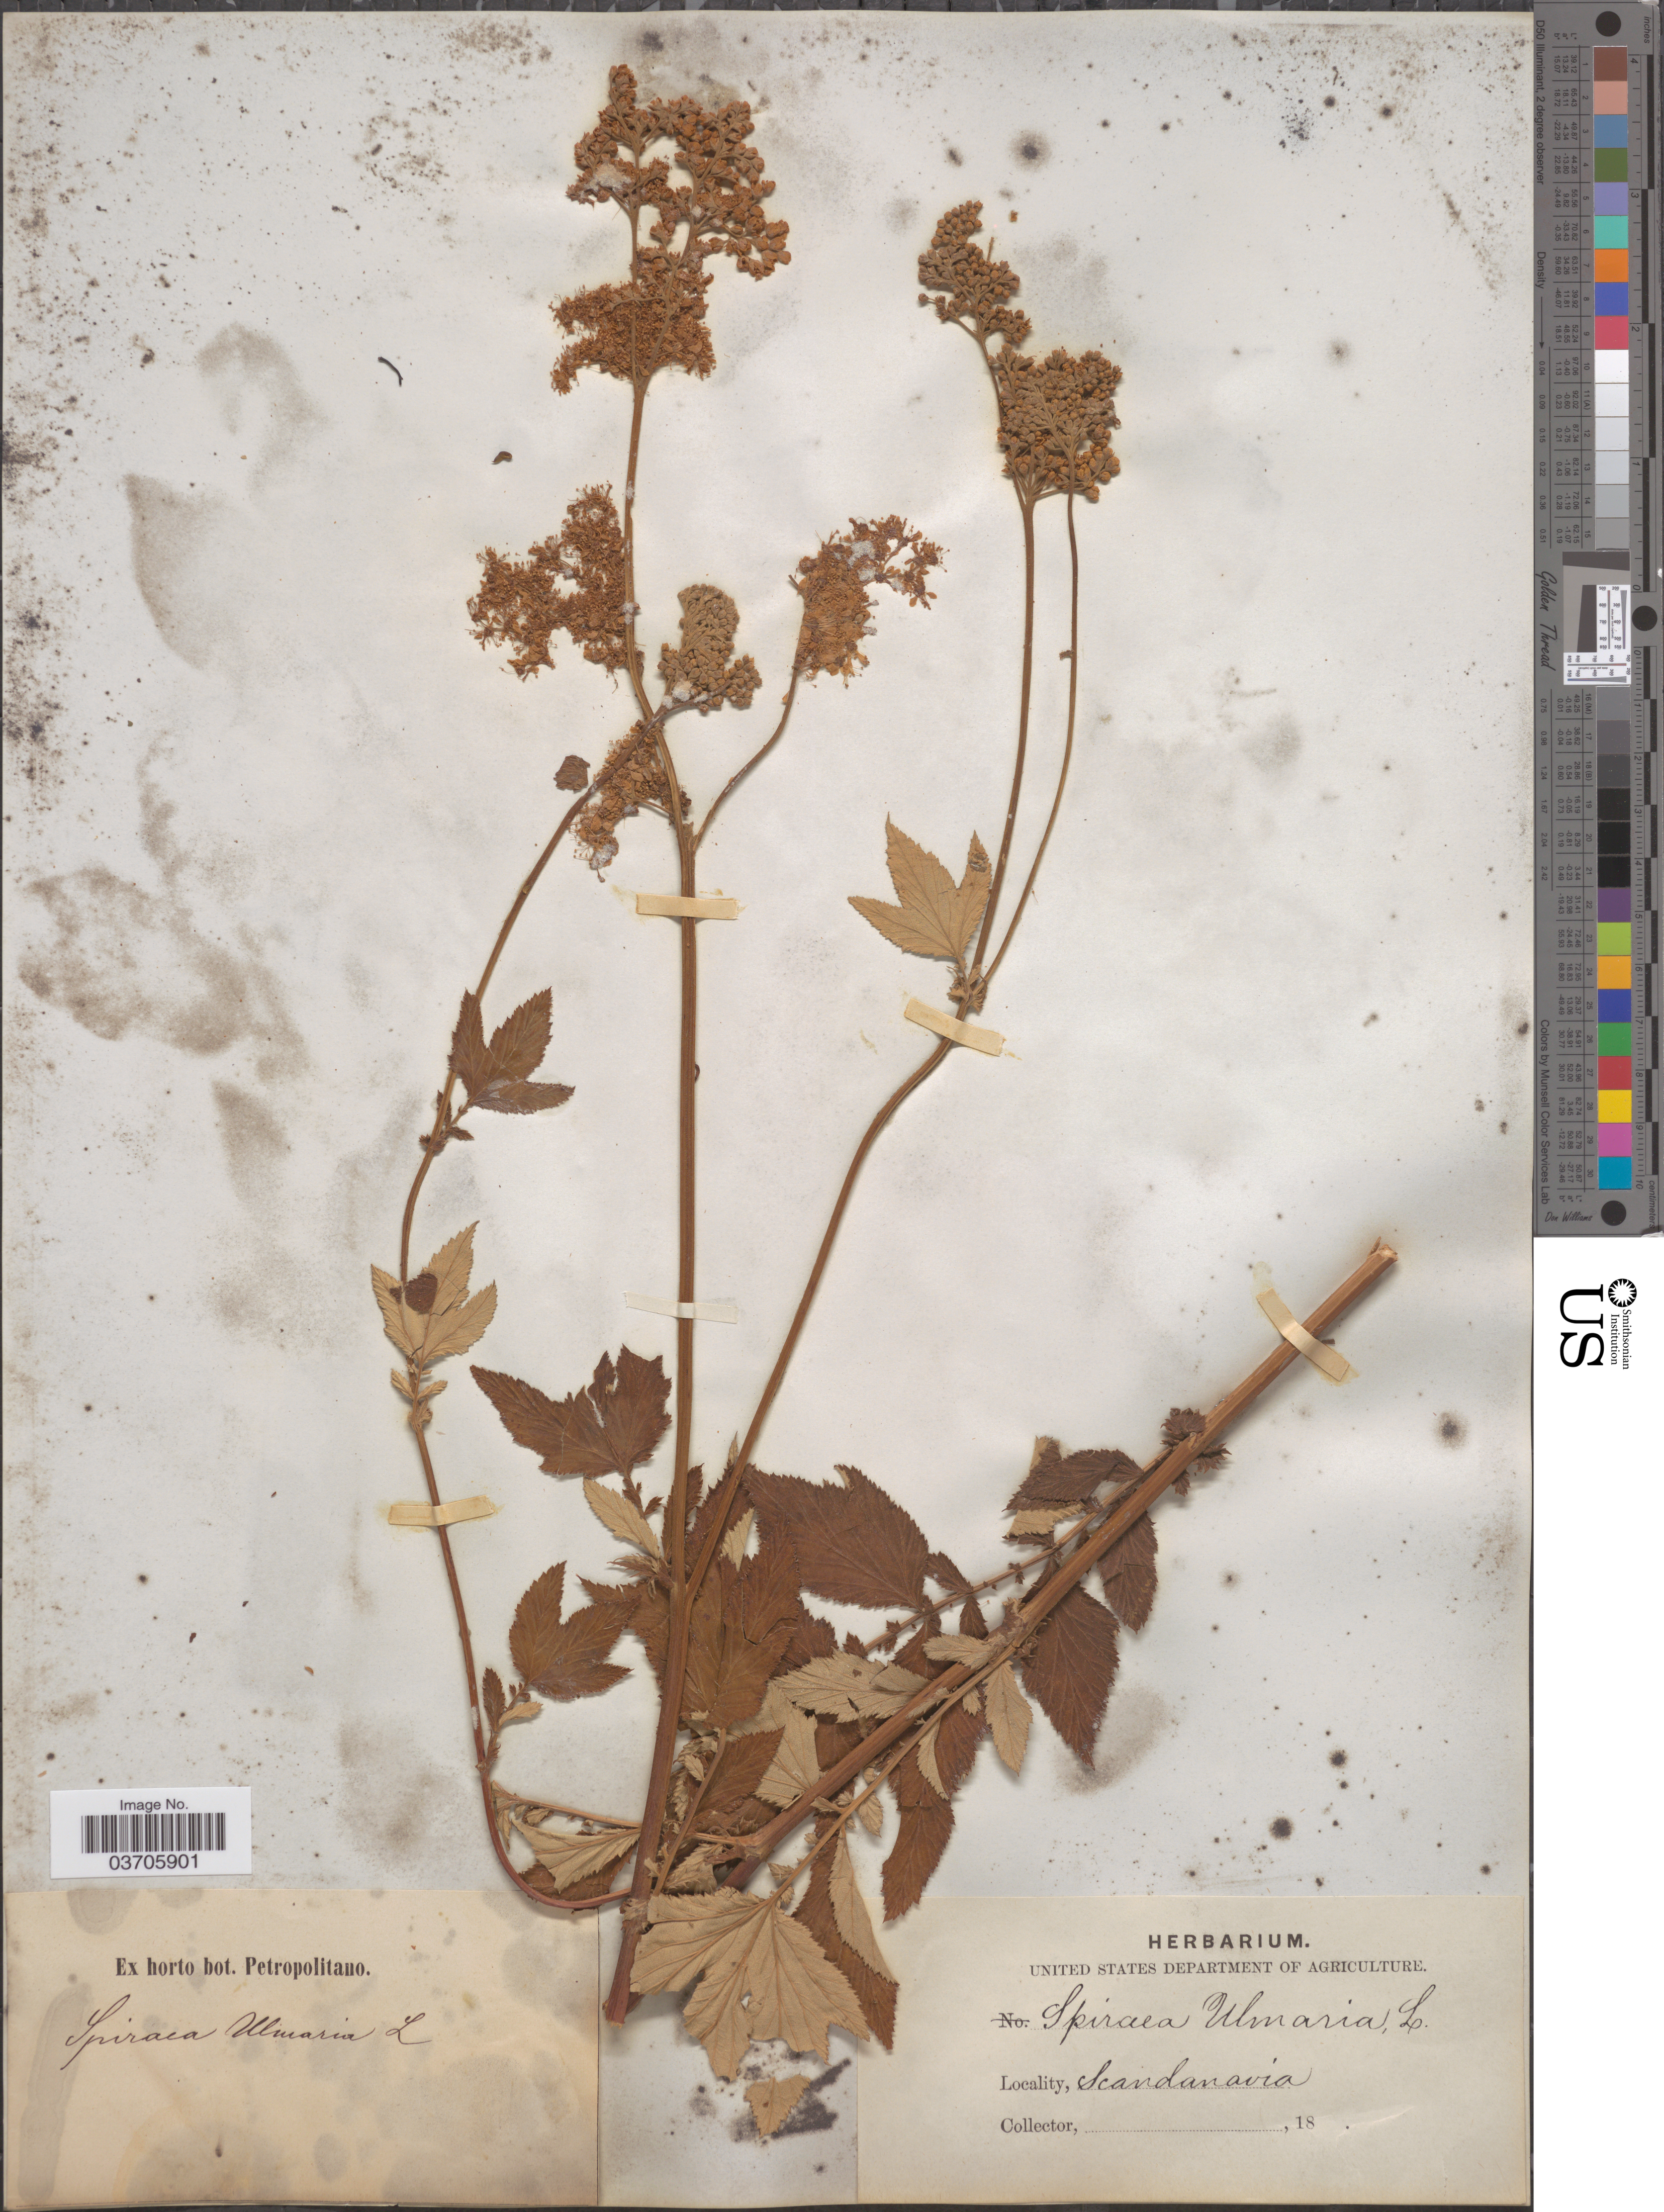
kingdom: Plantae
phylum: Tracheophyta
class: Magnoliopsida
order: Rosales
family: Rosaceae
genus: Filipendula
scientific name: Filipendula ulmaria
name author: (L.) Maxim.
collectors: ex herb. U. S. Department of Agriculture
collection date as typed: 18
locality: Scandanavia.